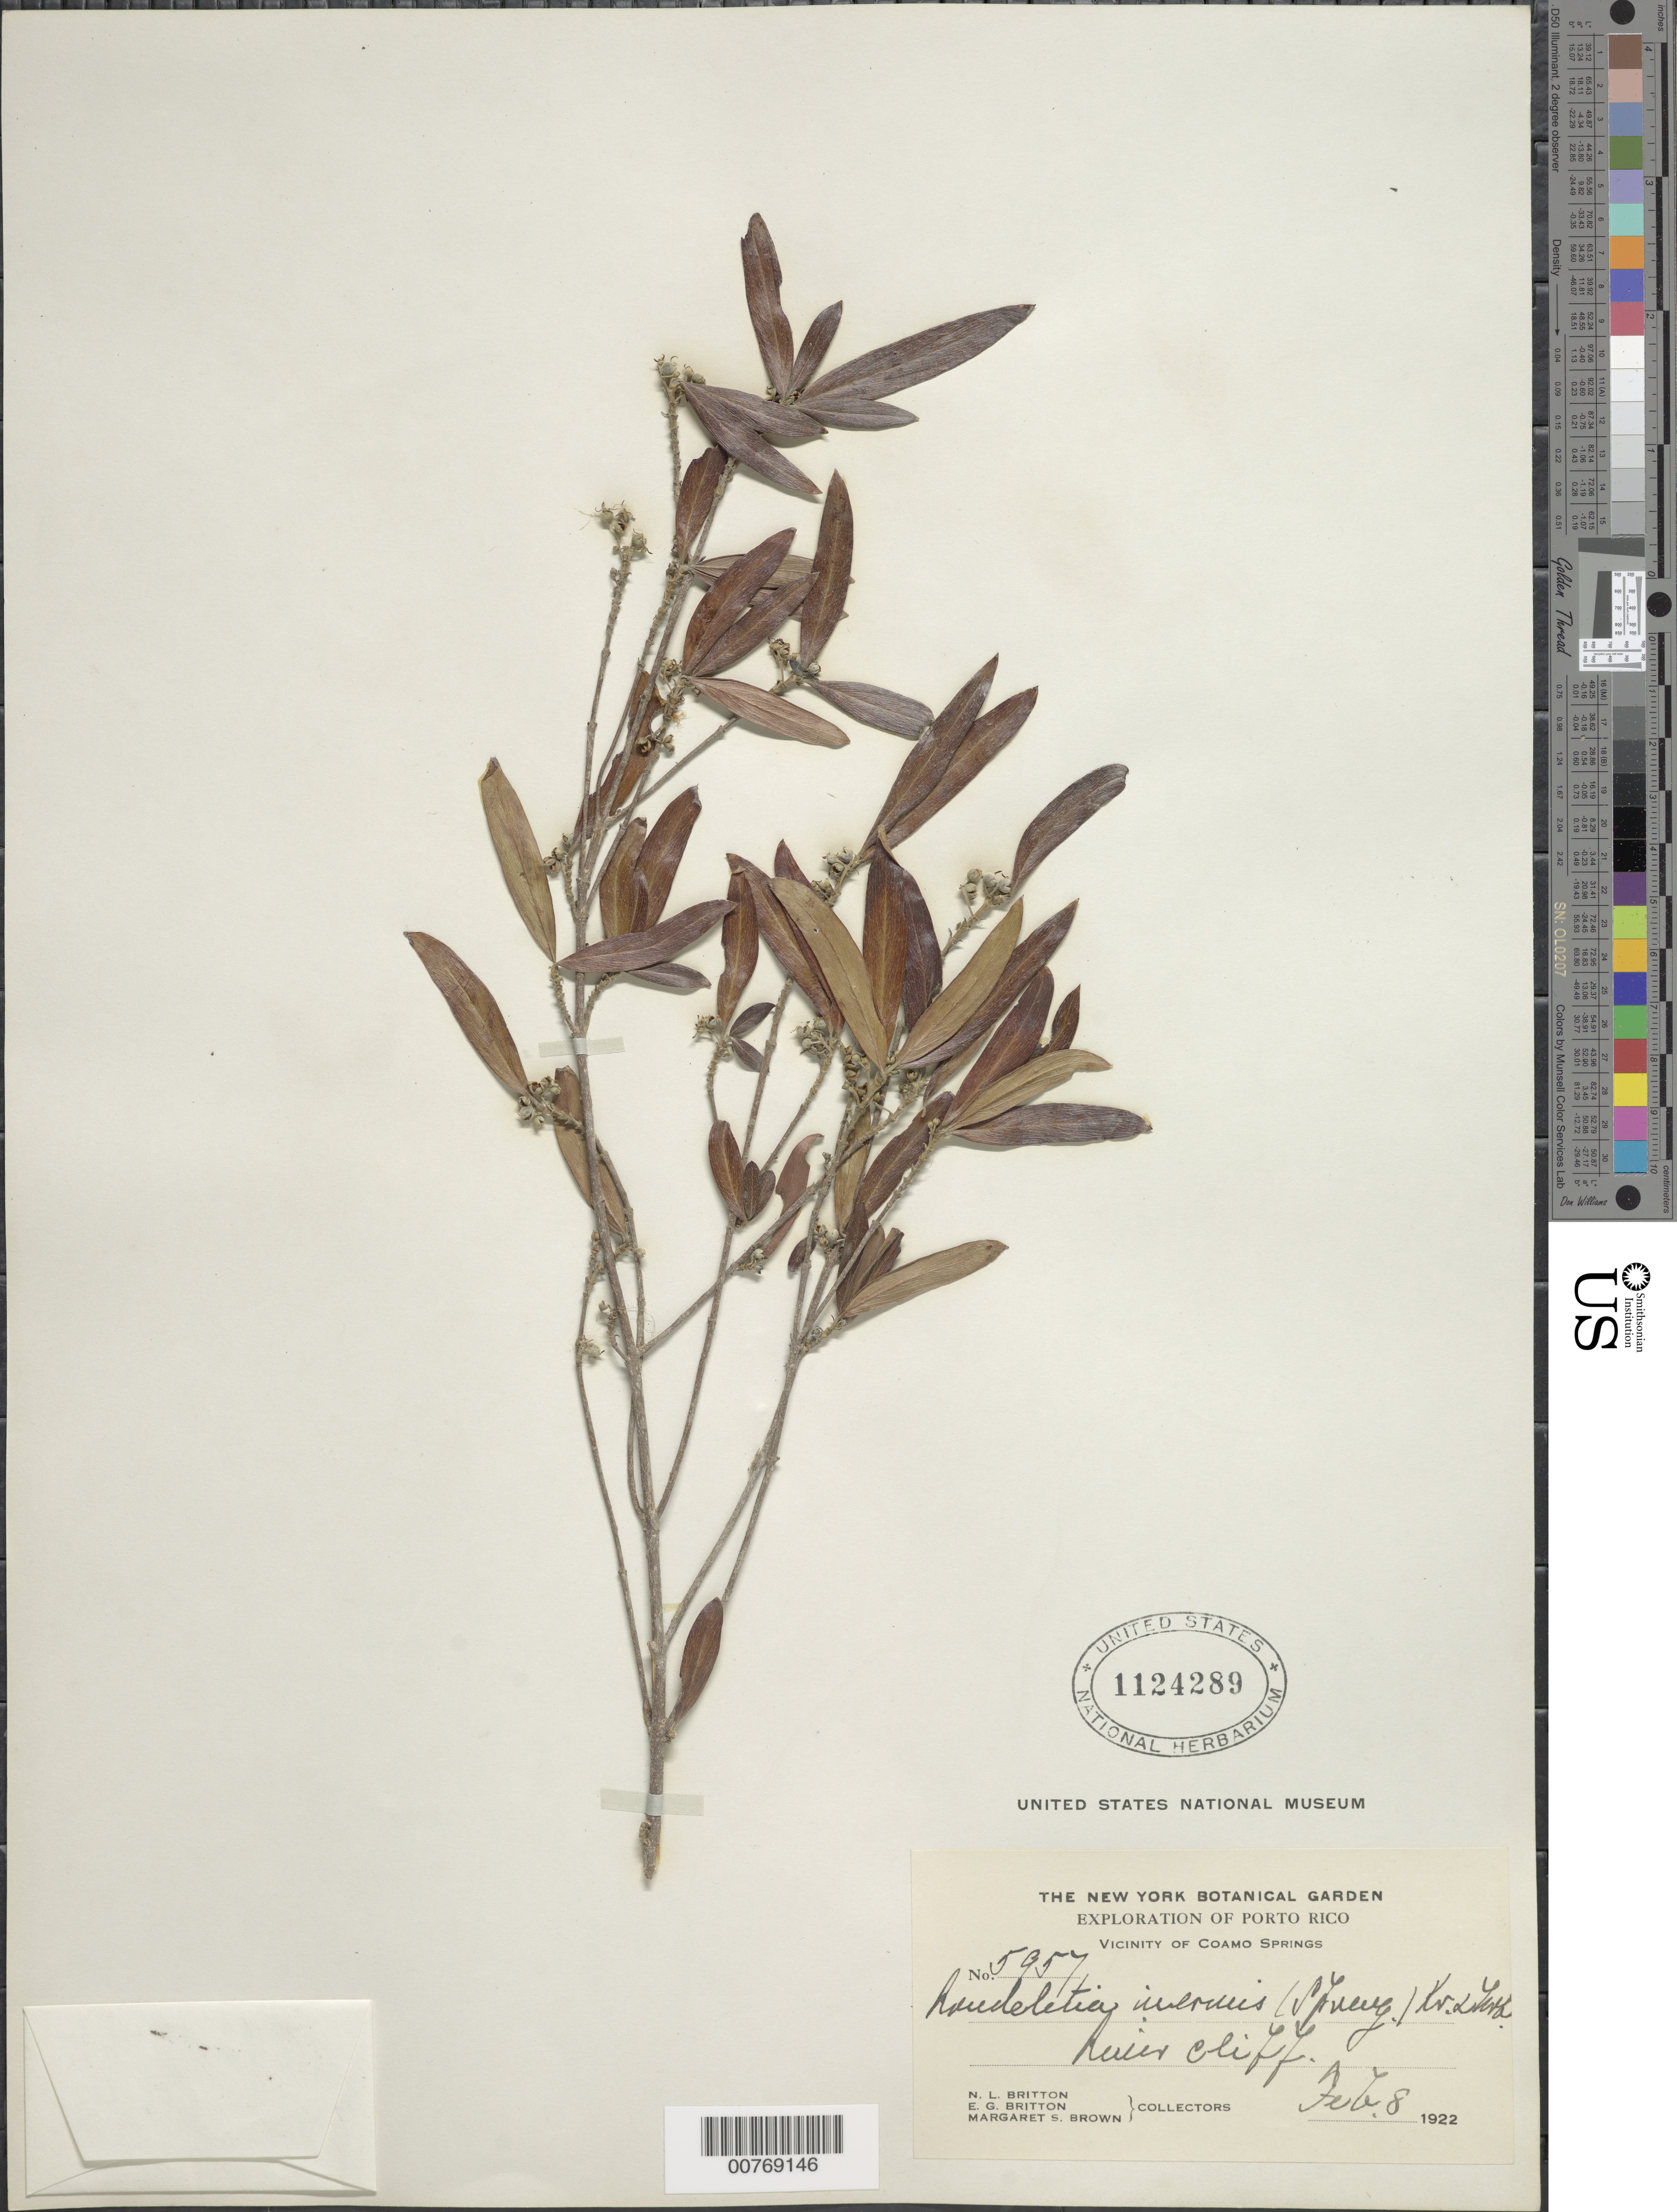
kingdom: Plantae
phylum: Tracheophyta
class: Magnoliopsida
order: Gentianales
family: Rubiaceae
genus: Rondeletia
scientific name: Rondeletia inermis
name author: (Spreng.) Krug & Urb.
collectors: N. Britton, E. G. Britton & M. S. Brown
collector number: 5957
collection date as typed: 08 Feb 1922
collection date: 1922-02-08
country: Puerto Rico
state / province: Coamo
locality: Vicinity of Coamo Springs; river cliff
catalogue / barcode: US 1124289